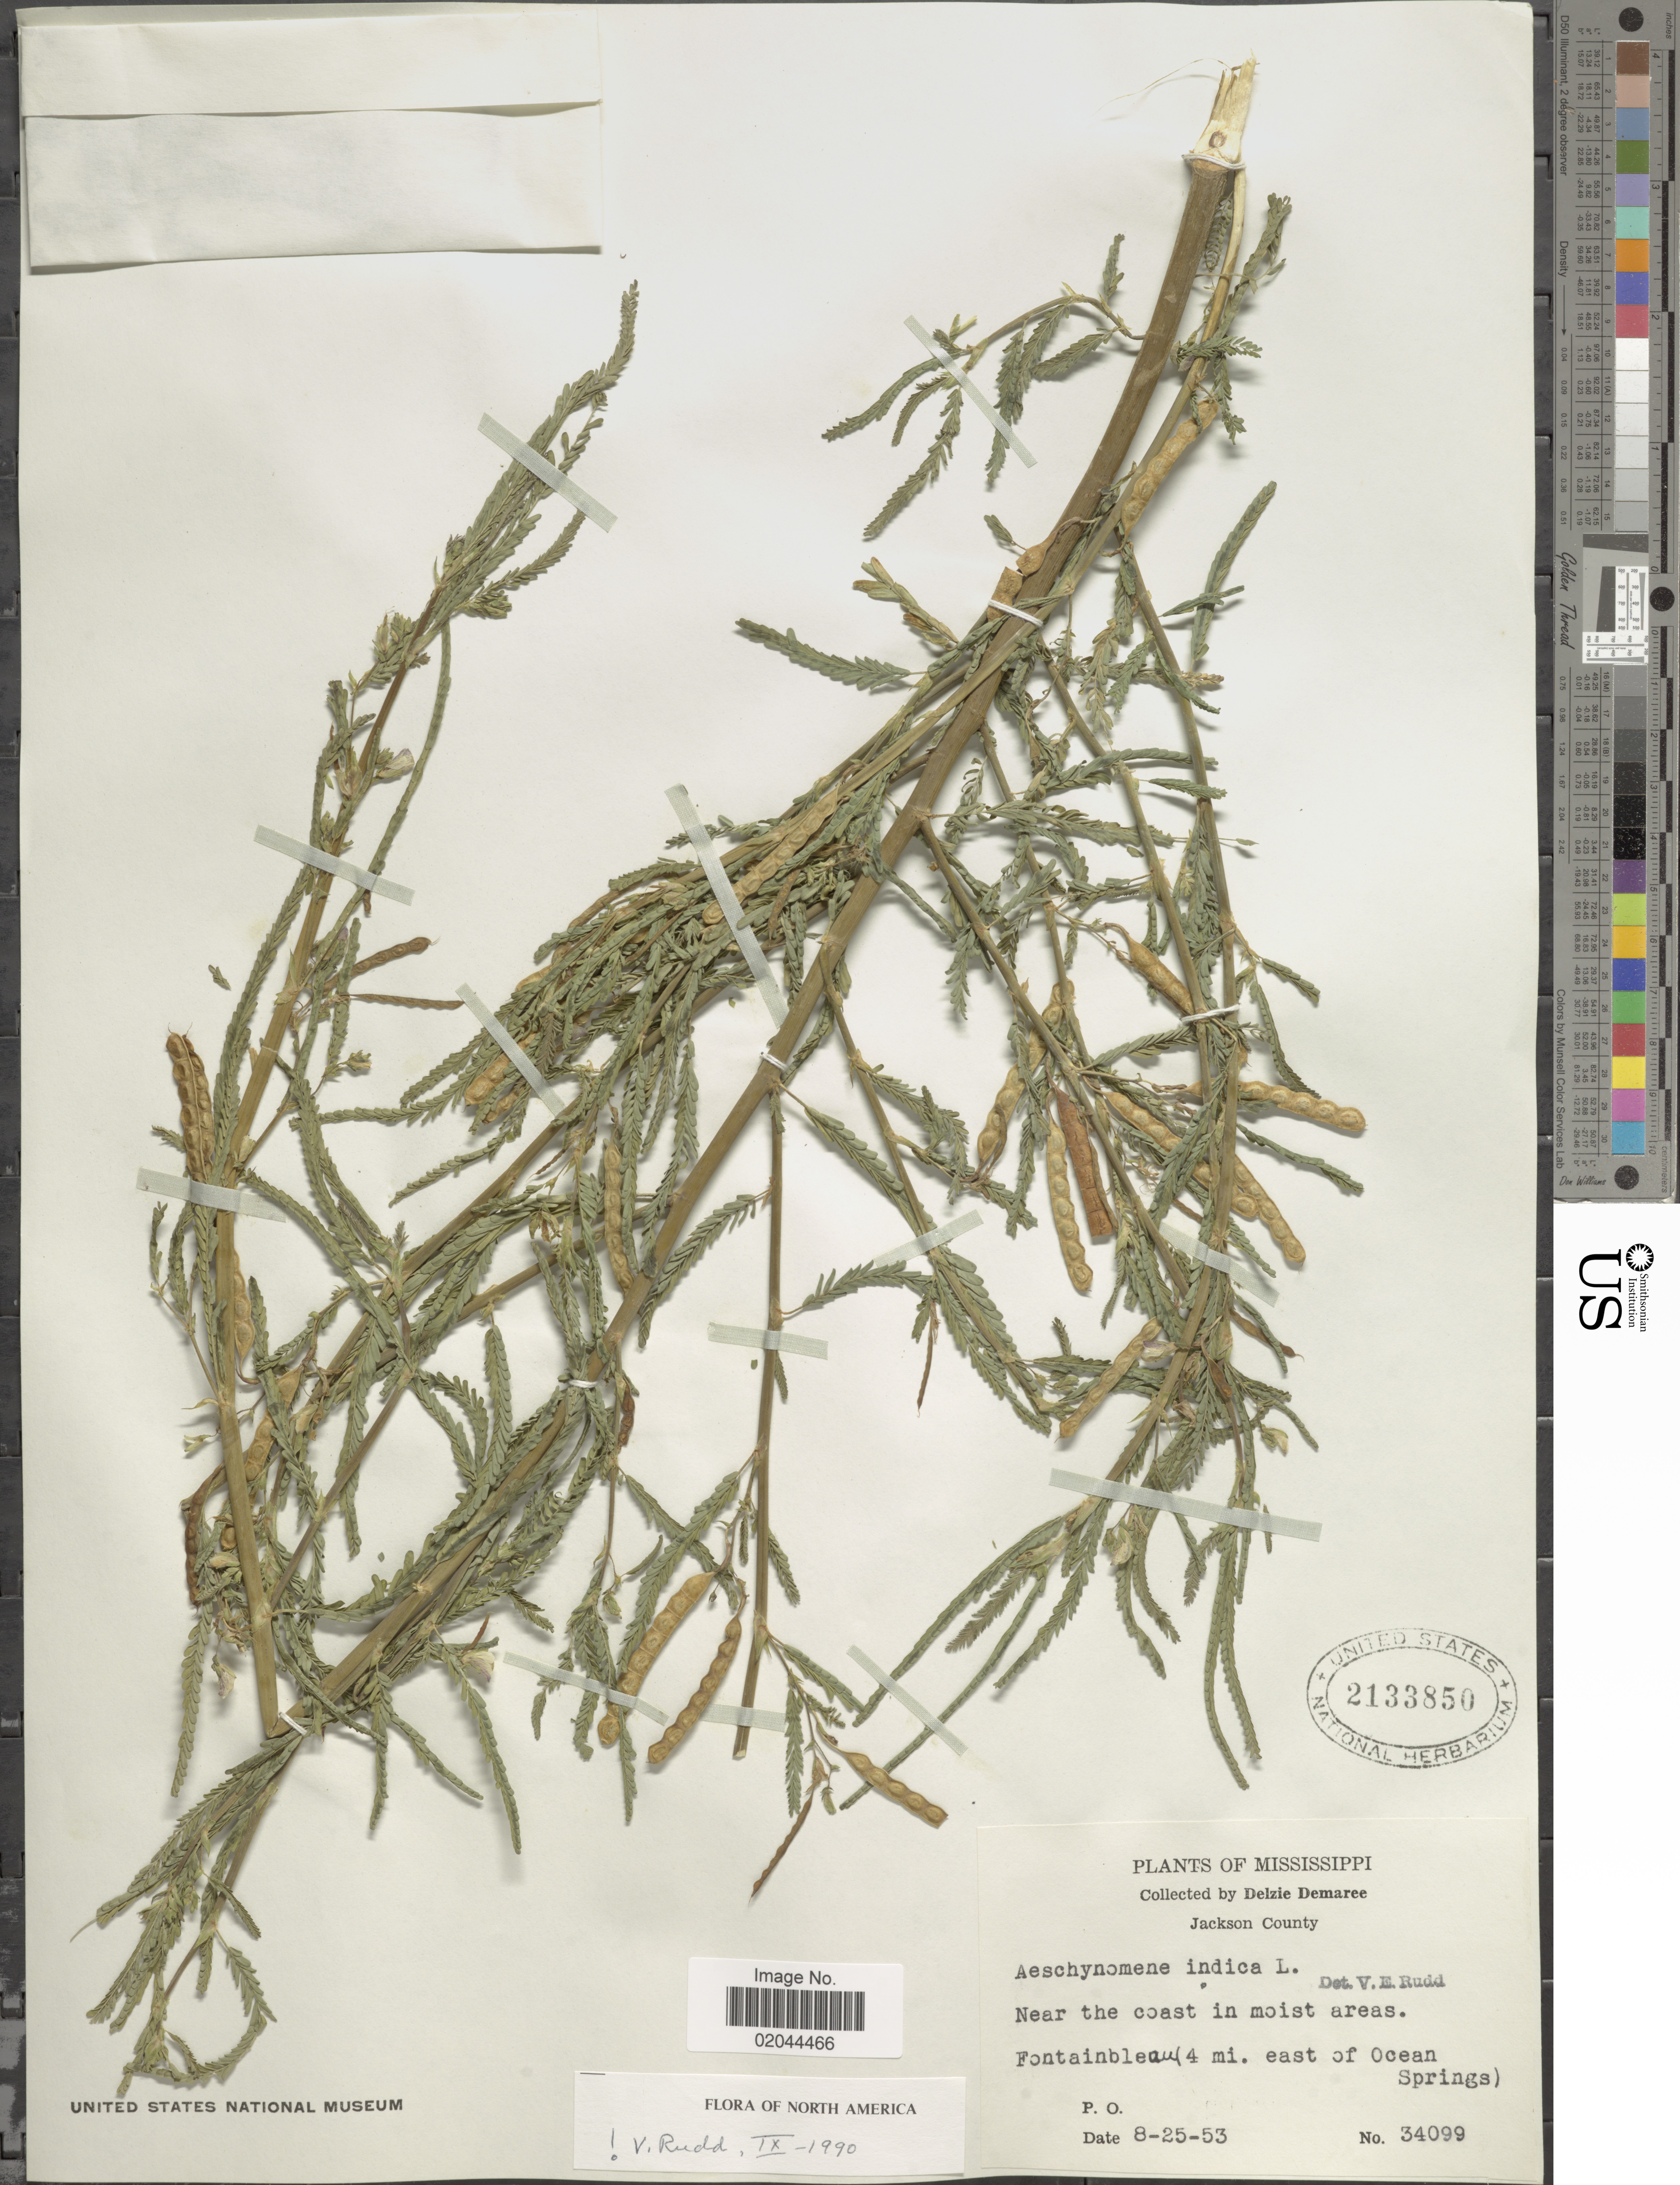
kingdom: Plantae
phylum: Tracheophyta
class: Magnoliopsida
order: Fabales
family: Fabaceae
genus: Aeschynomene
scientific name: Aeschynomene indica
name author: L.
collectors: D. Demaree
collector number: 34099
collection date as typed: Transcribed d/m/y: 25/8/53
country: United States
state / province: Mississippi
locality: Jackson County, near the coast in moist areas, Fontainbleau (4 mi. east of Ocean Springs)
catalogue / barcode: US 2133850